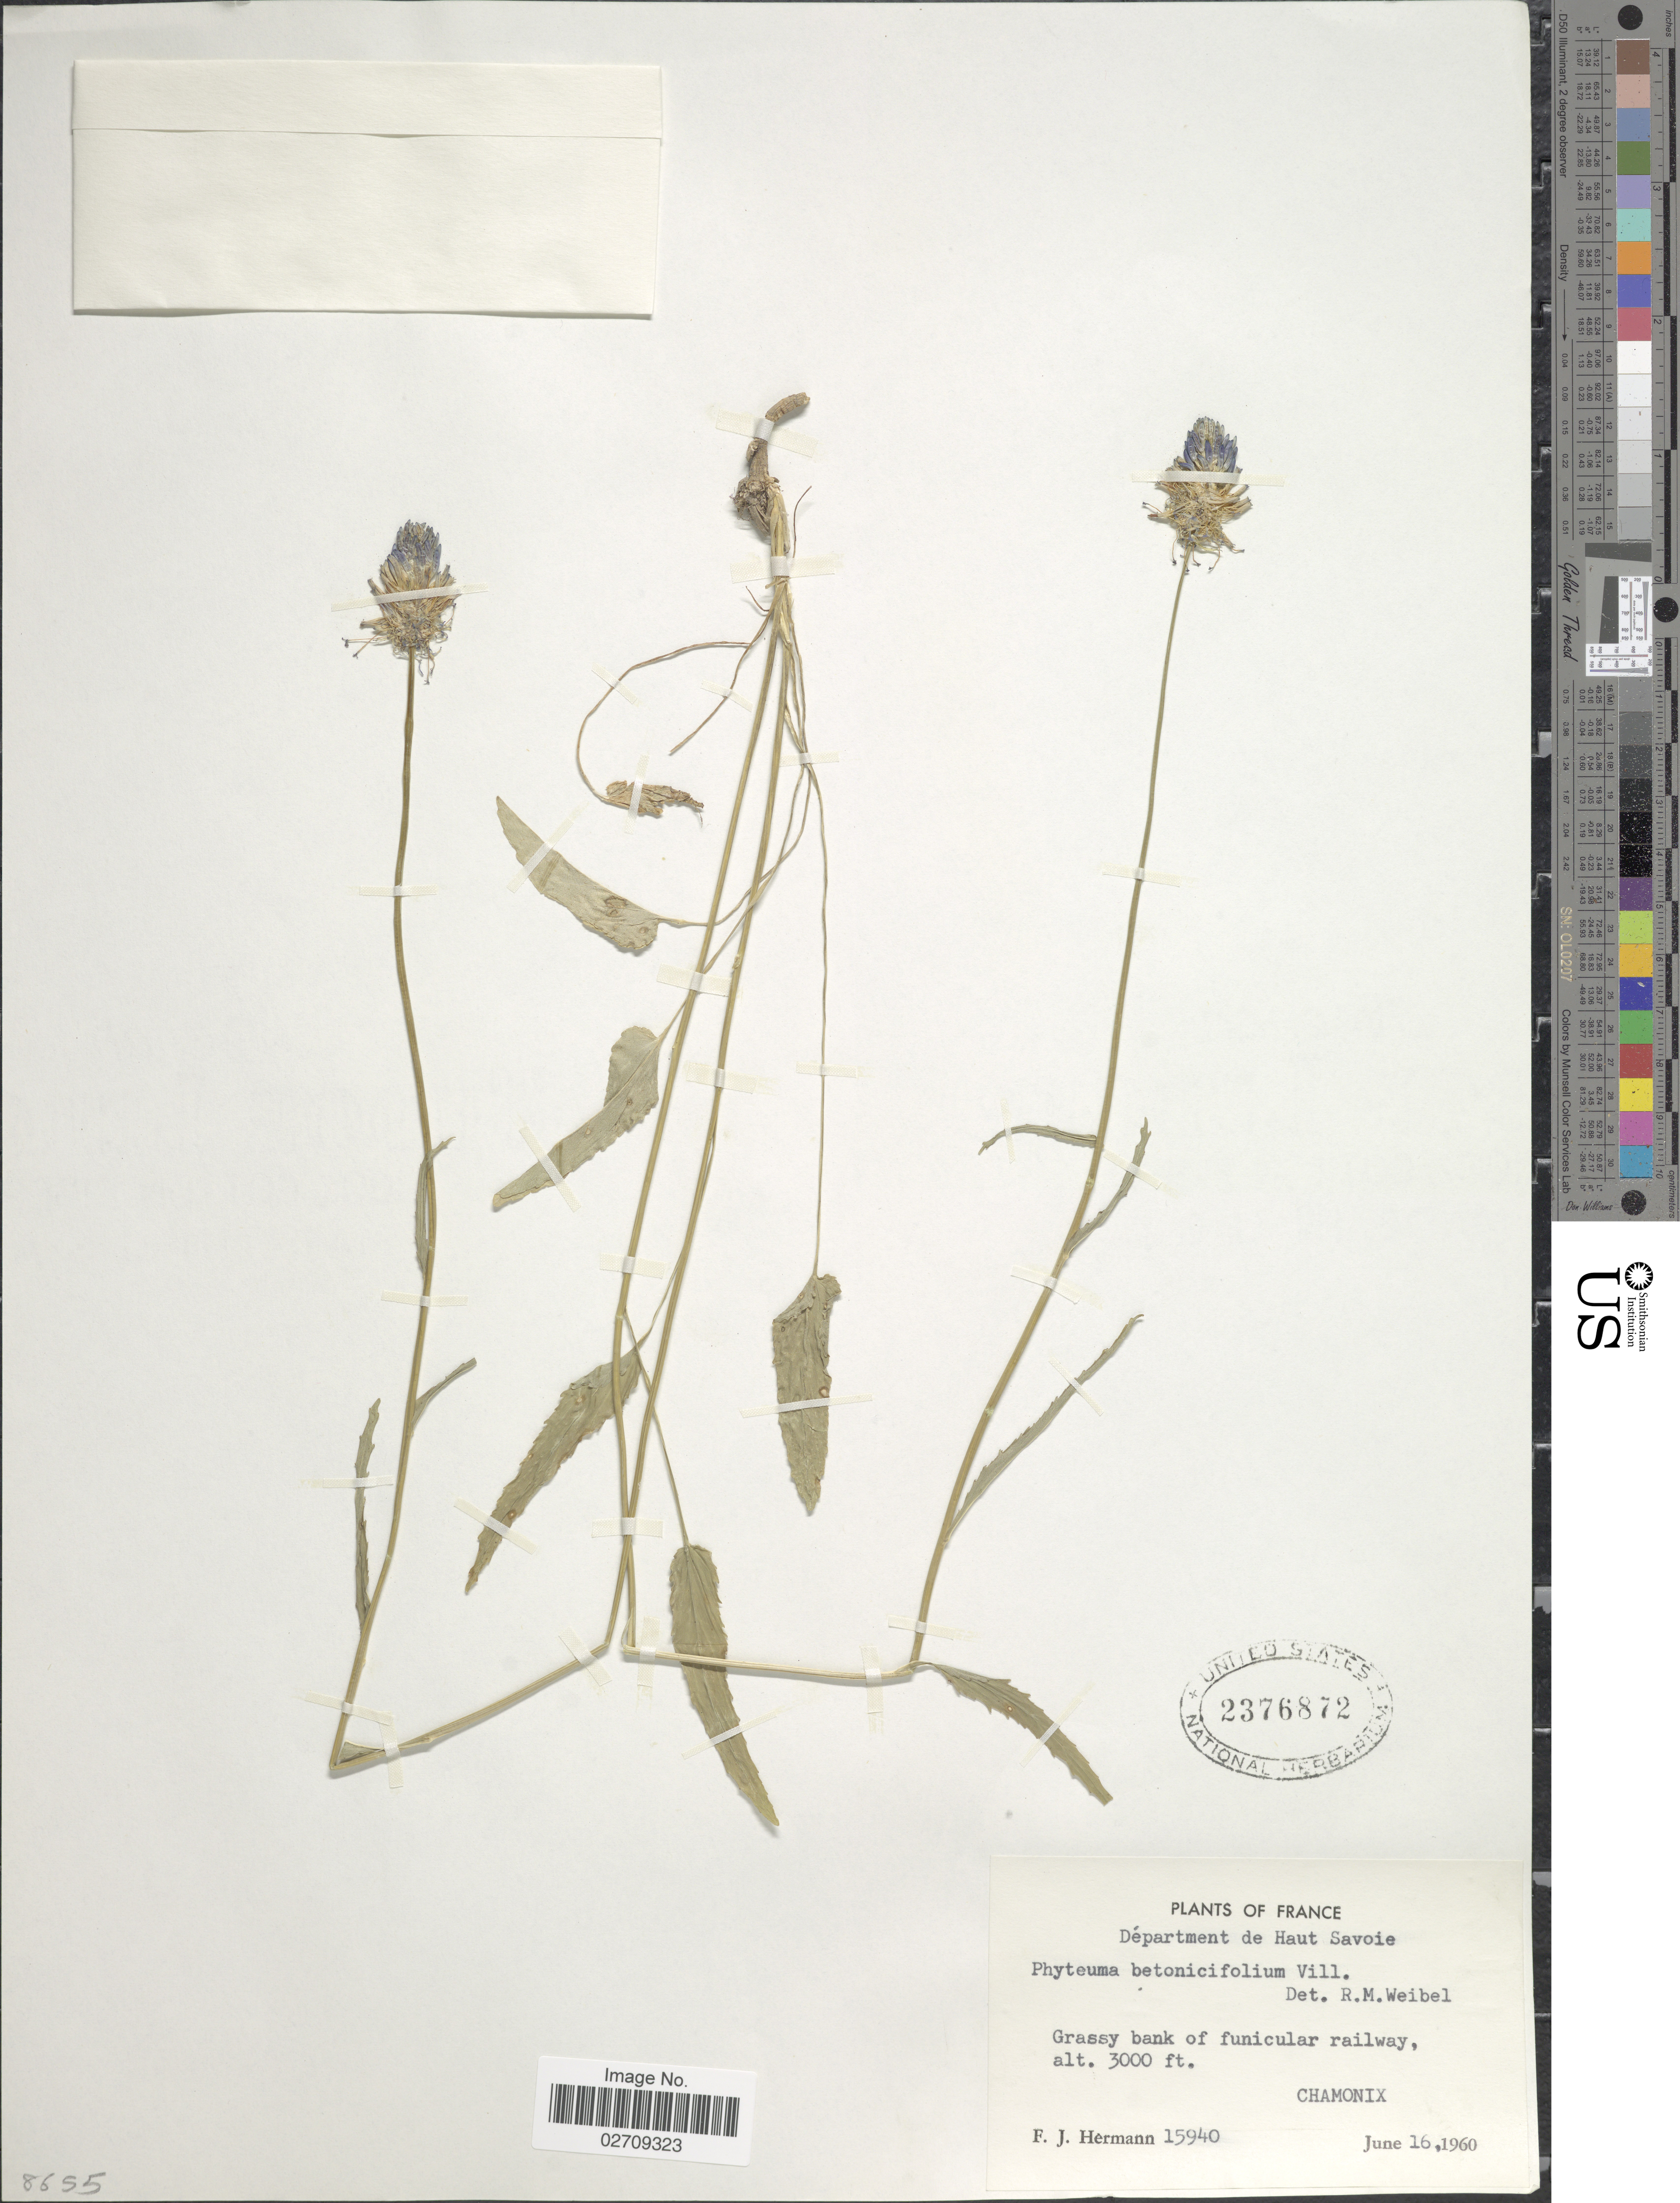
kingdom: Plantae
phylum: Tracheophyta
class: Magnoliopsida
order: Asterales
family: Campanulaceae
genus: Phyteuma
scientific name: Phyteuma betonicifolium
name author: Vill.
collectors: F. J. Hermann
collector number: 15940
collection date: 1960-06-16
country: France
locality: Department de Haut Savoie, Grassy bank of funicular railway, Chamonix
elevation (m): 914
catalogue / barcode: US 2376872